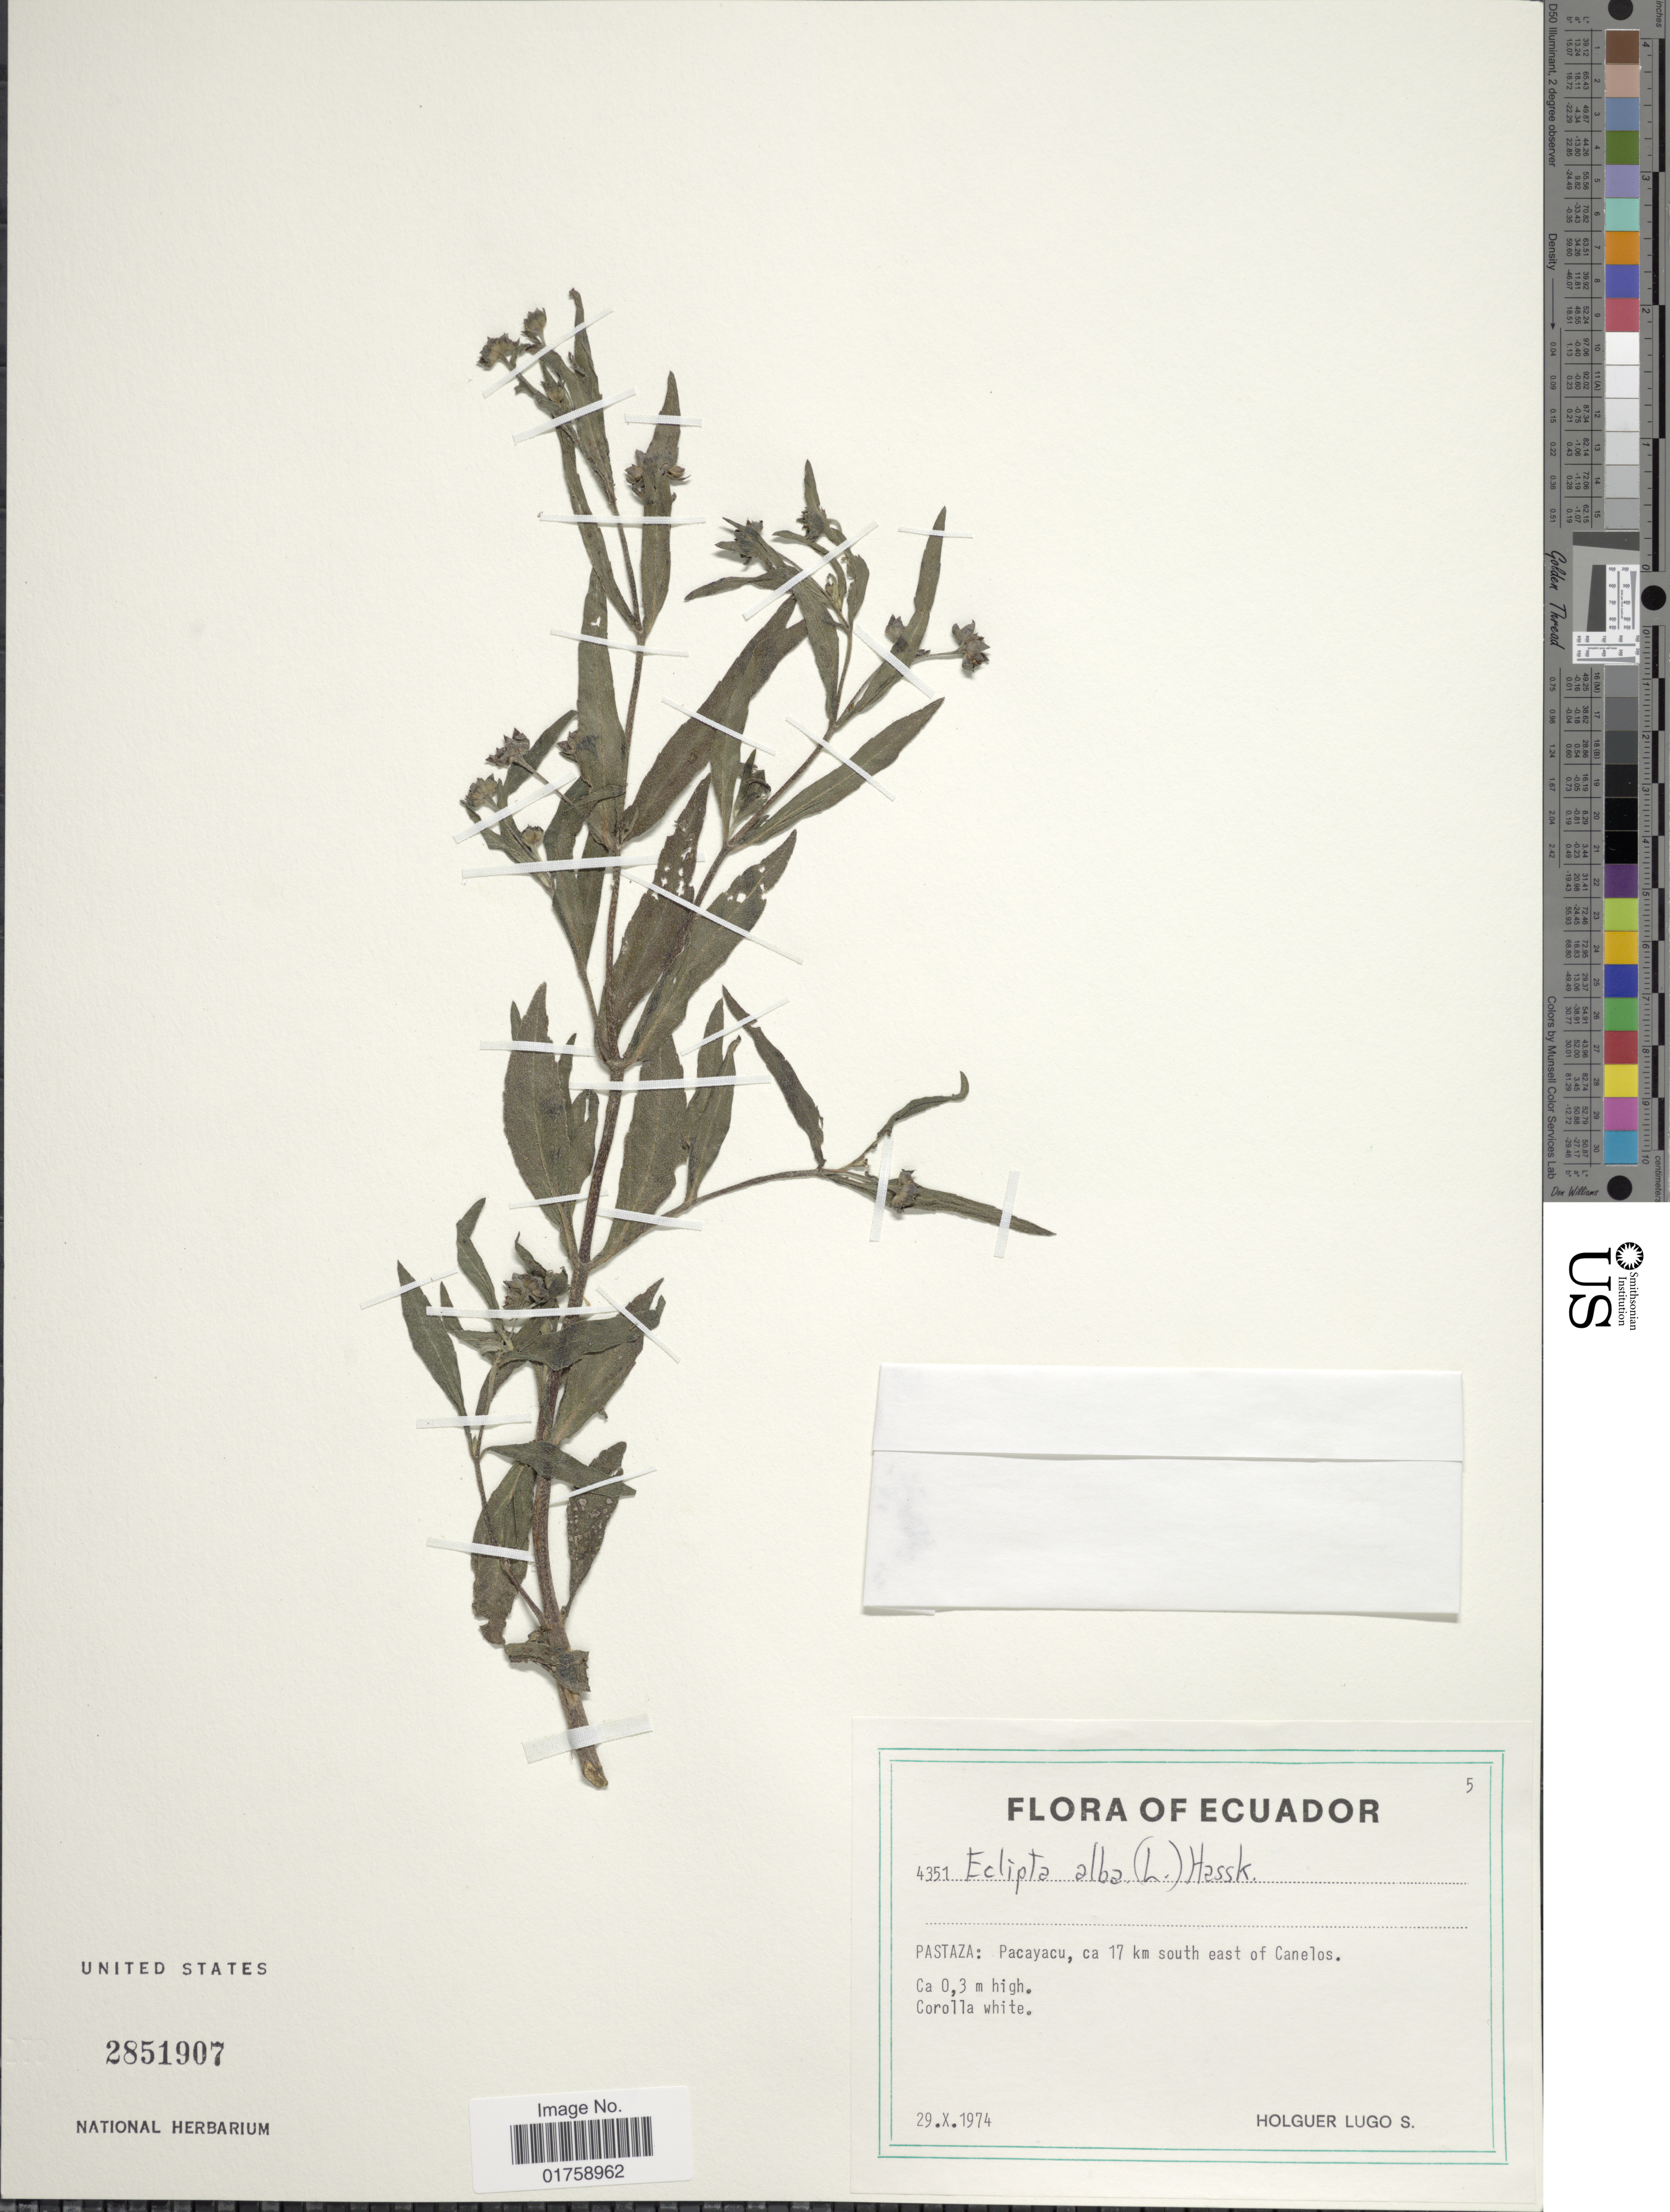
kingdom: Plantae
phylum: Tracheophyta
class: Magnoliopsida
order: Asterales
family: Asteraceae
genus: Eclipta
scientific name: Eclipta prostrata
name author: (L.) L.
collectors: H. Lugo S.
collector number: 4351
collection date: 1974-10-29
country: Ecuador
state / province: Pastaza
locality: Pacayacu, ca 17 km south east of Canelos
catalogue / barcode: US 2851907